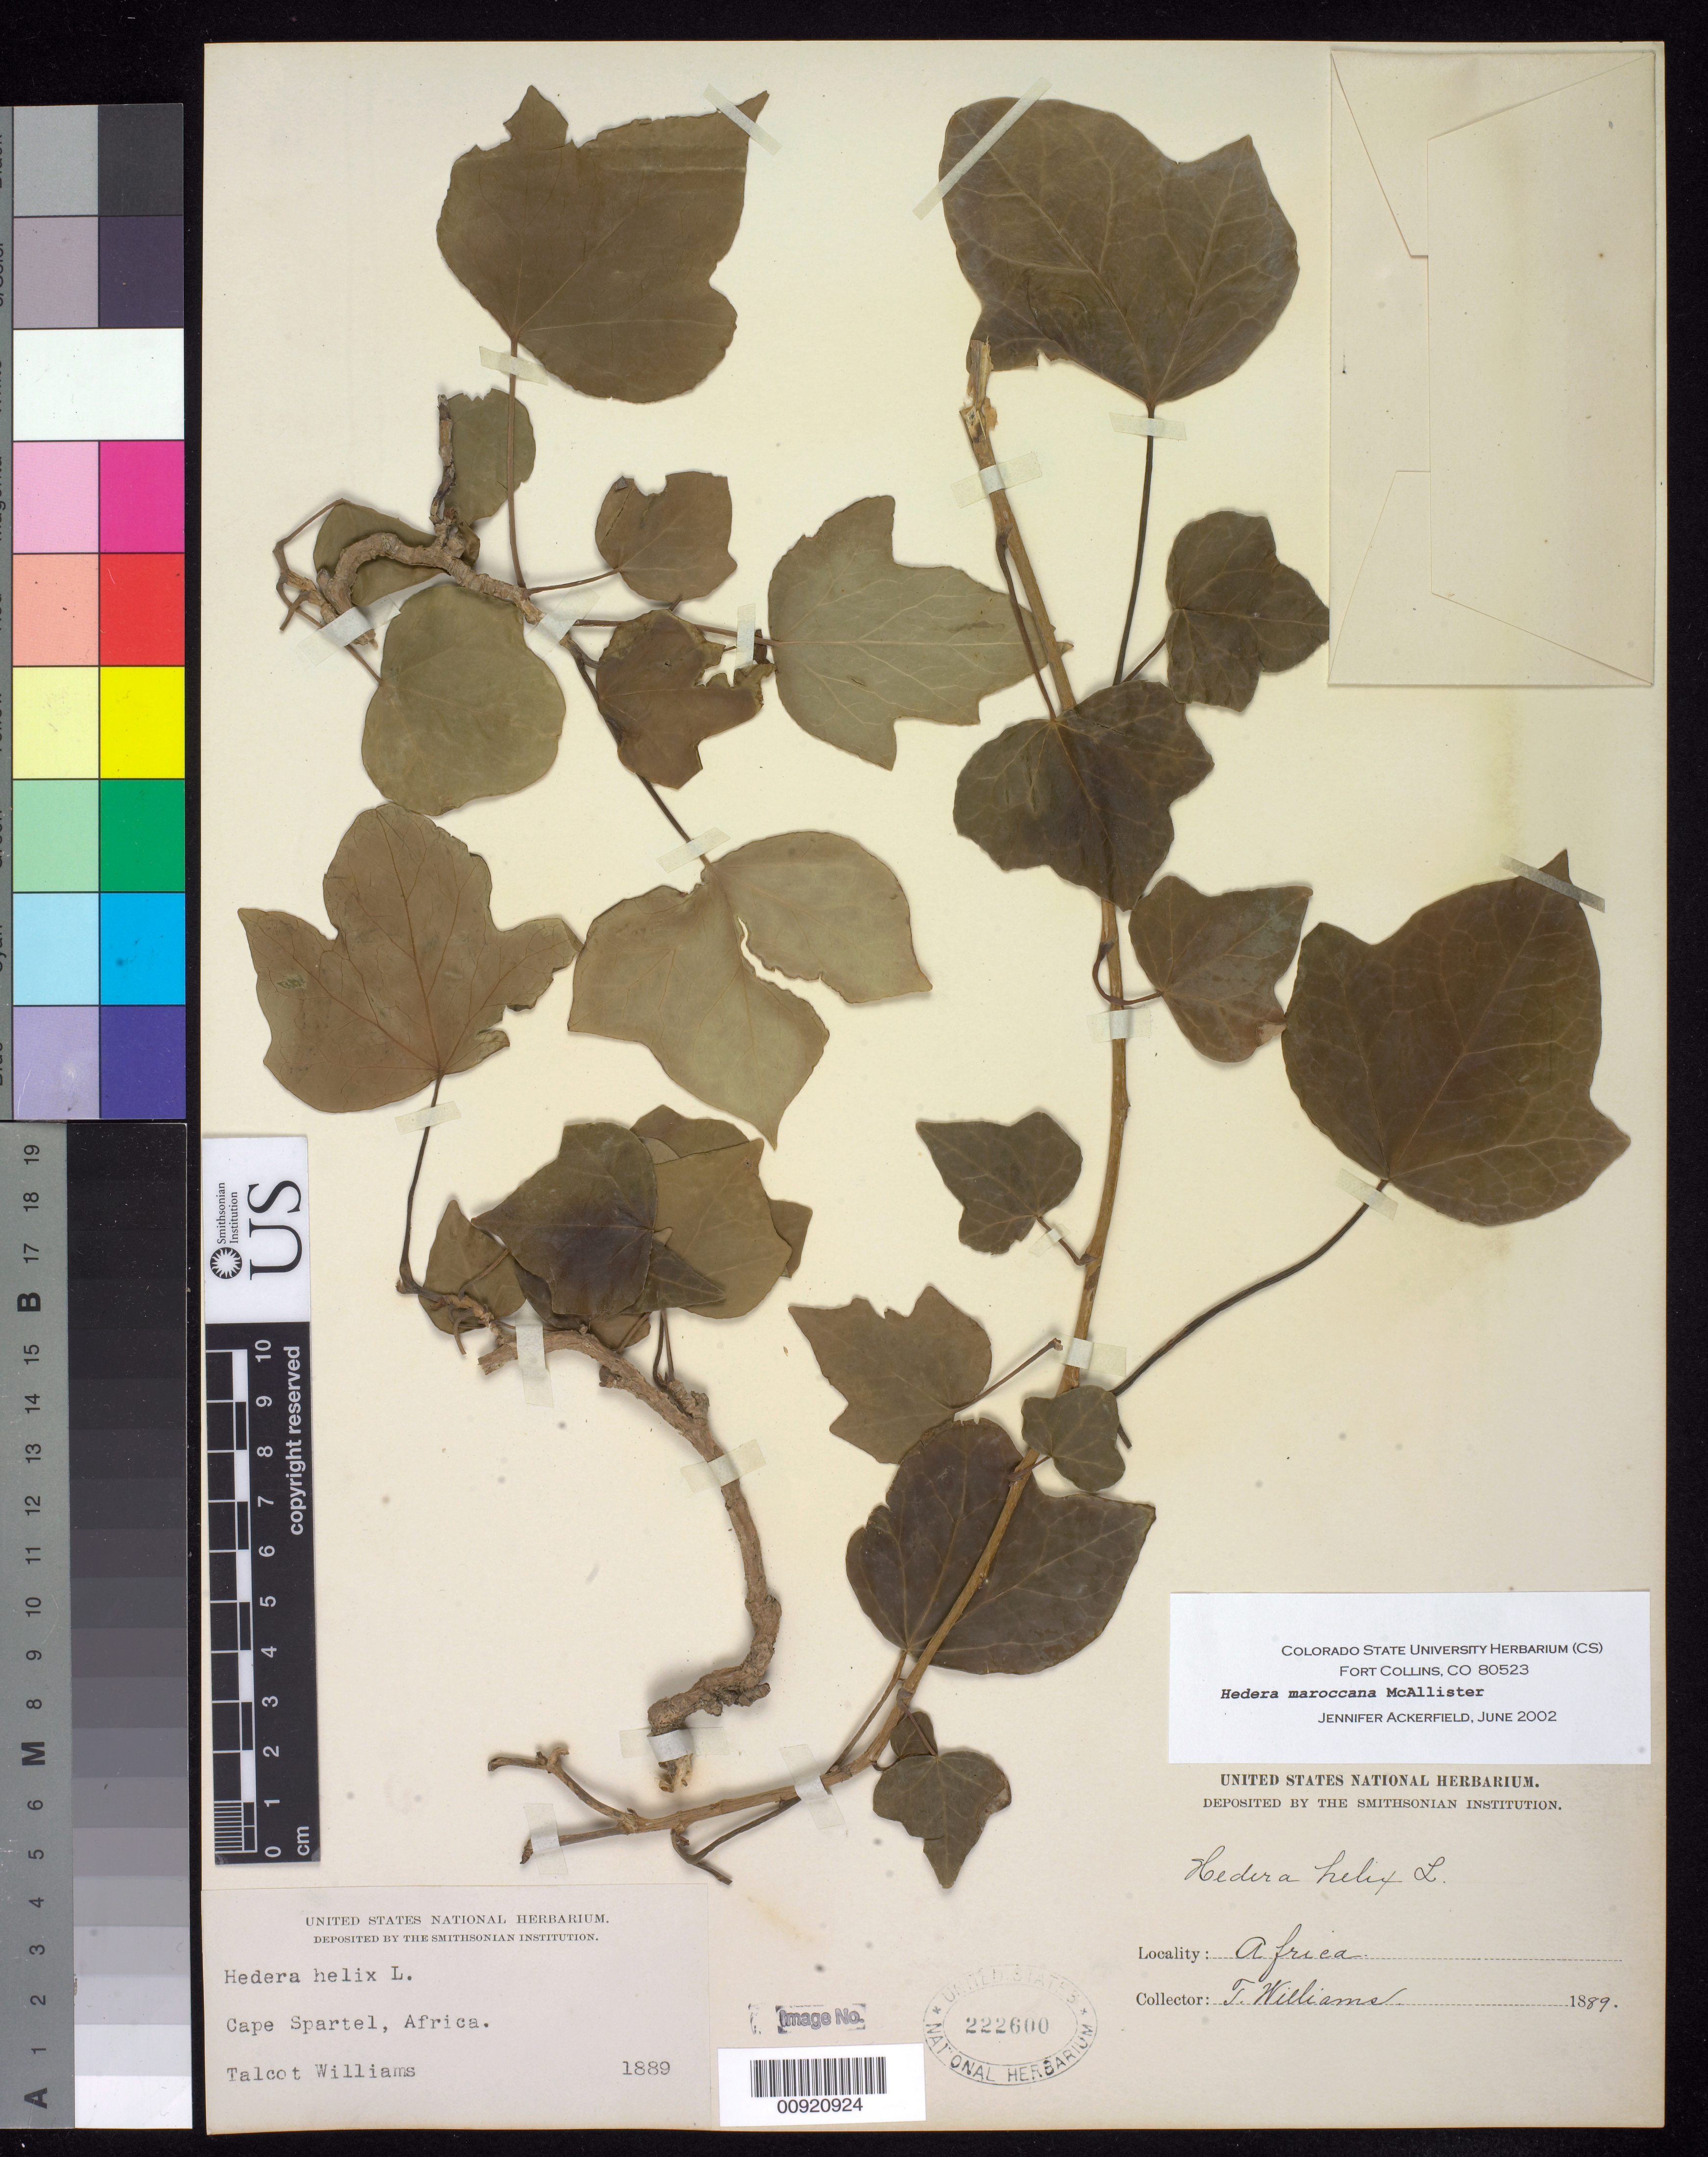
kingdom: Plantae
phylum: Tracheophyta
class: Magnoliopsida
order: Apiales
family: Araliaceae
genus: Hedera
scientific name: Hedera helix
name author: L.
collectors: T. Williams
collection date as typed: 1889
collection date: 1889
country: Morocco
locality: Cape Spartel.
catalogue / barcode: US 222600